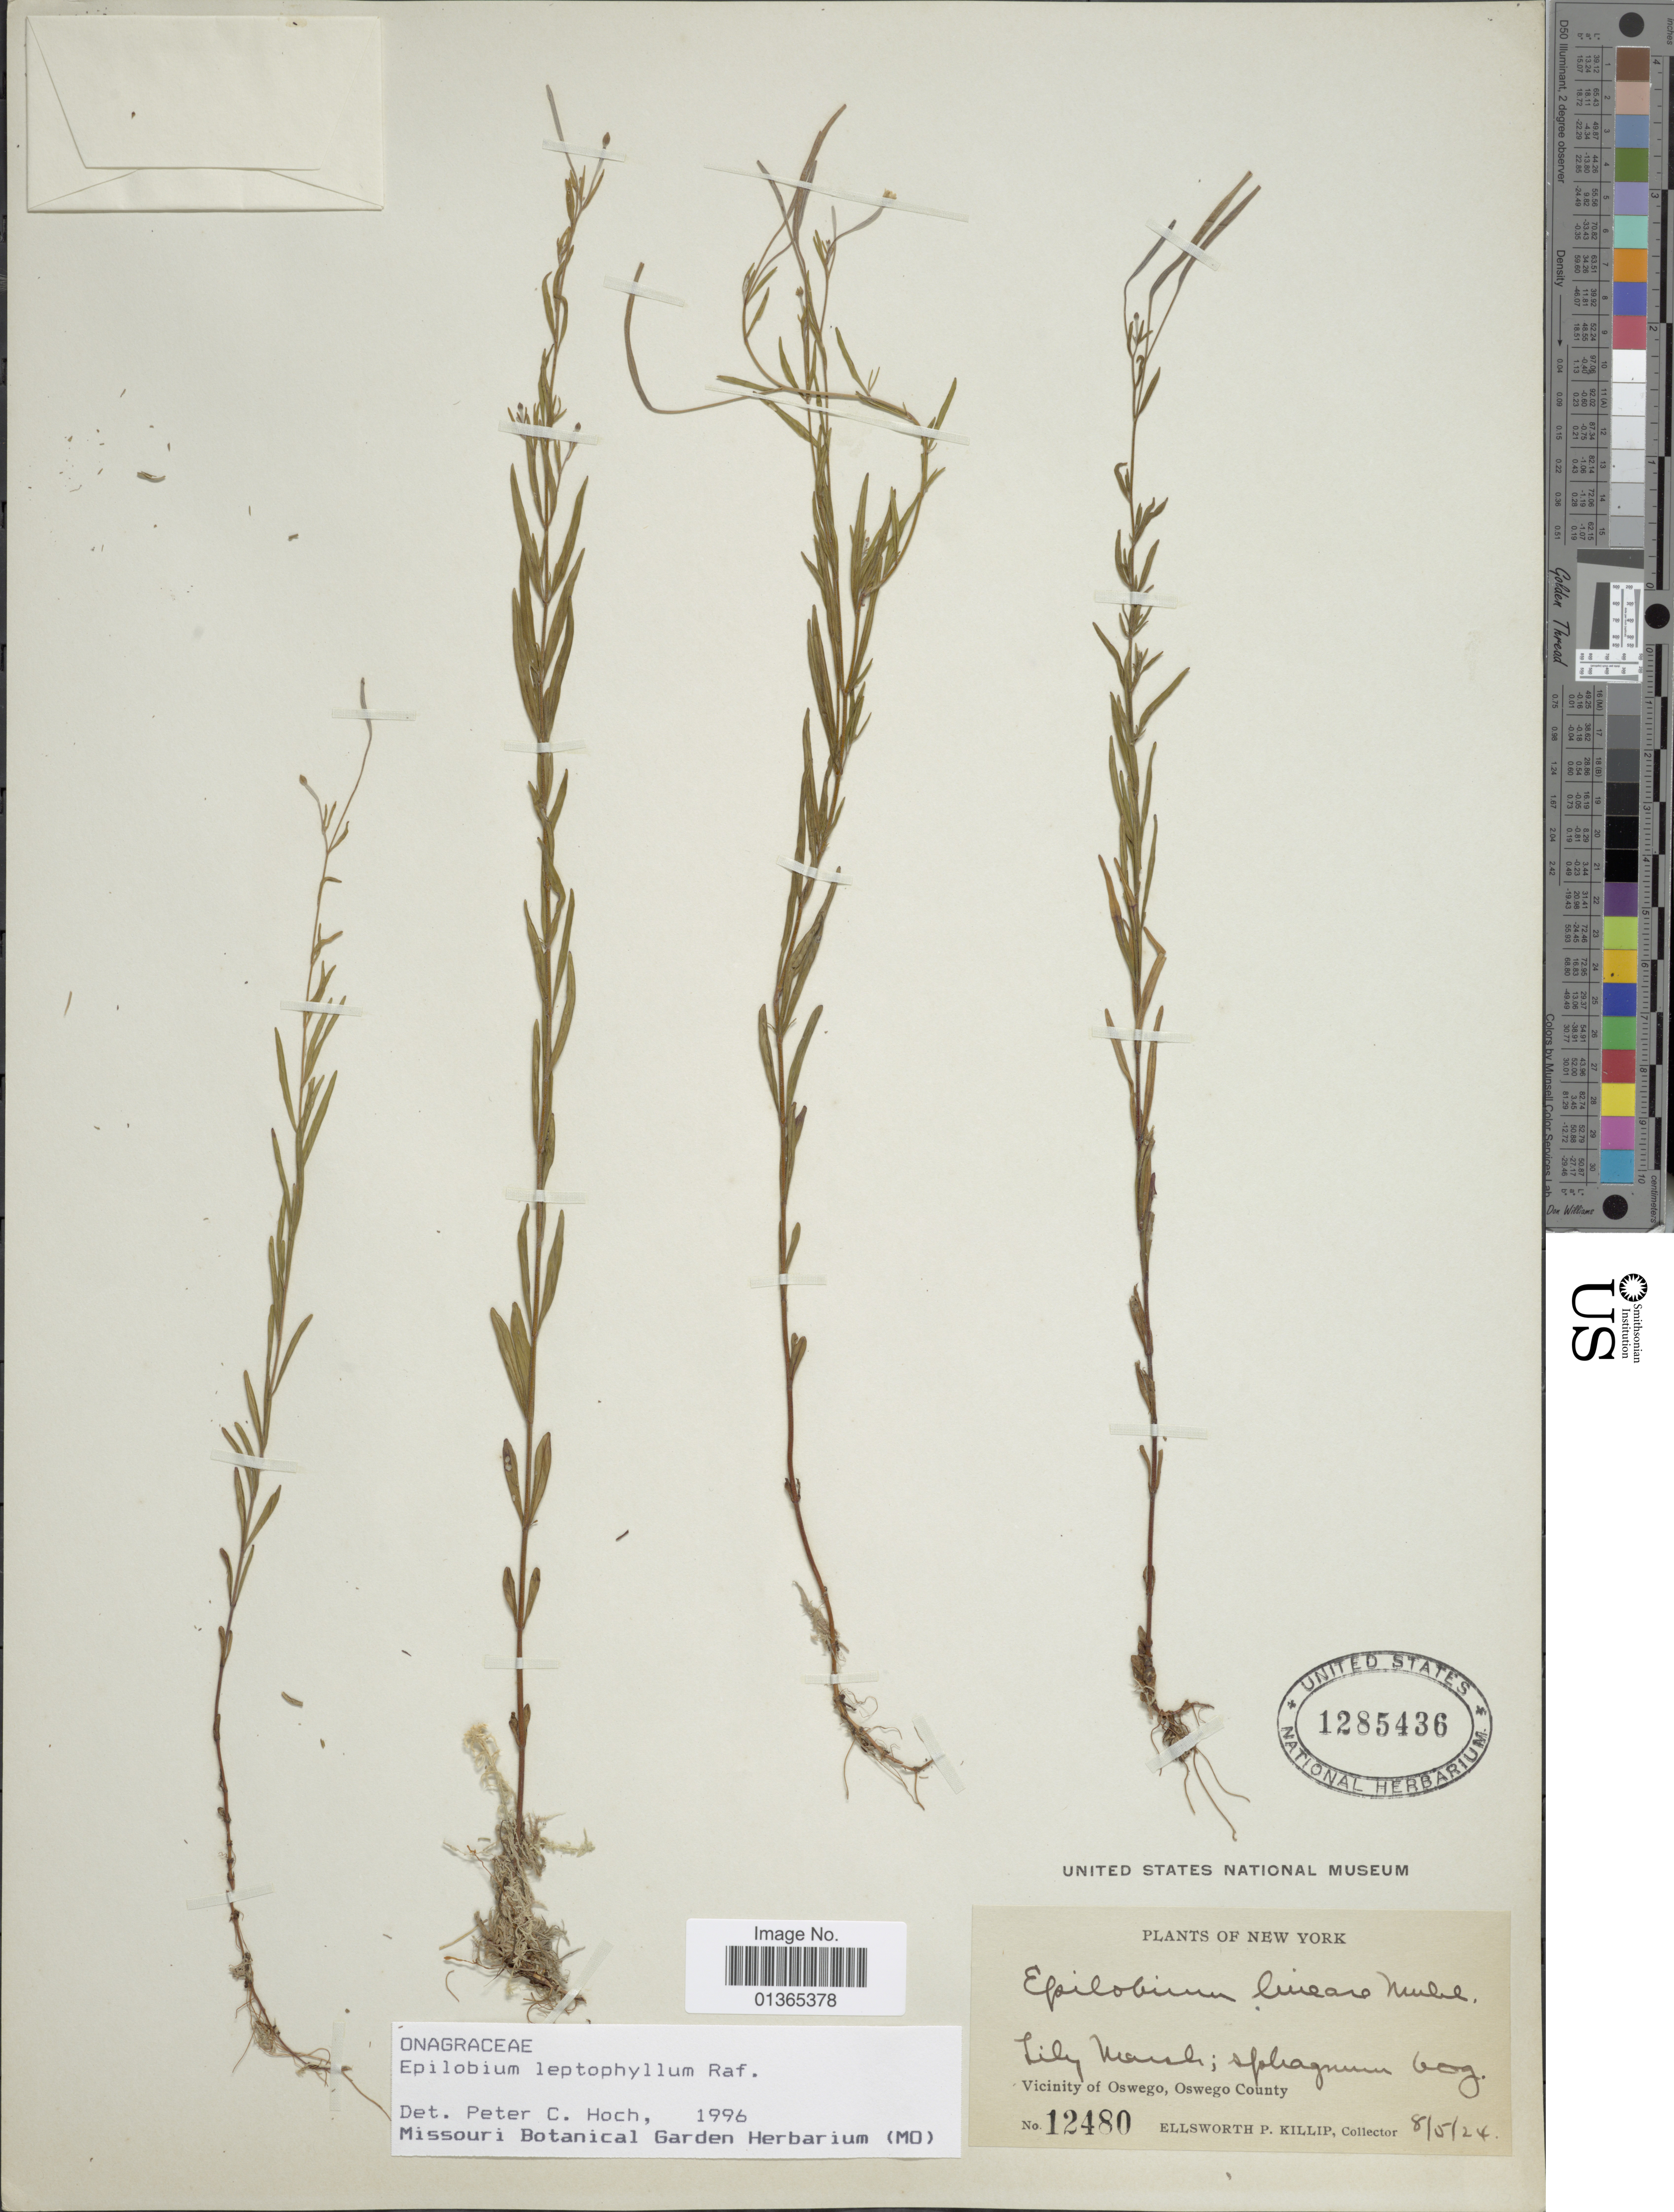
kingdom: Plantae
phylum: Tracheophyta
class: Magnoliopsida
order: Myrtales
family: Onagraceae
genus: Epilobium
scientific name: Epilobium leptophyllum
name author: Raf.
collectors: E. P. Killip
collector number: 12480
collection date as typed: Transcribed d/m/y: 8/5/24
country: United States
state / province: New York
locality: Vicinity of Oswego, Oswego County.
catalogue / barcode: US 1285436